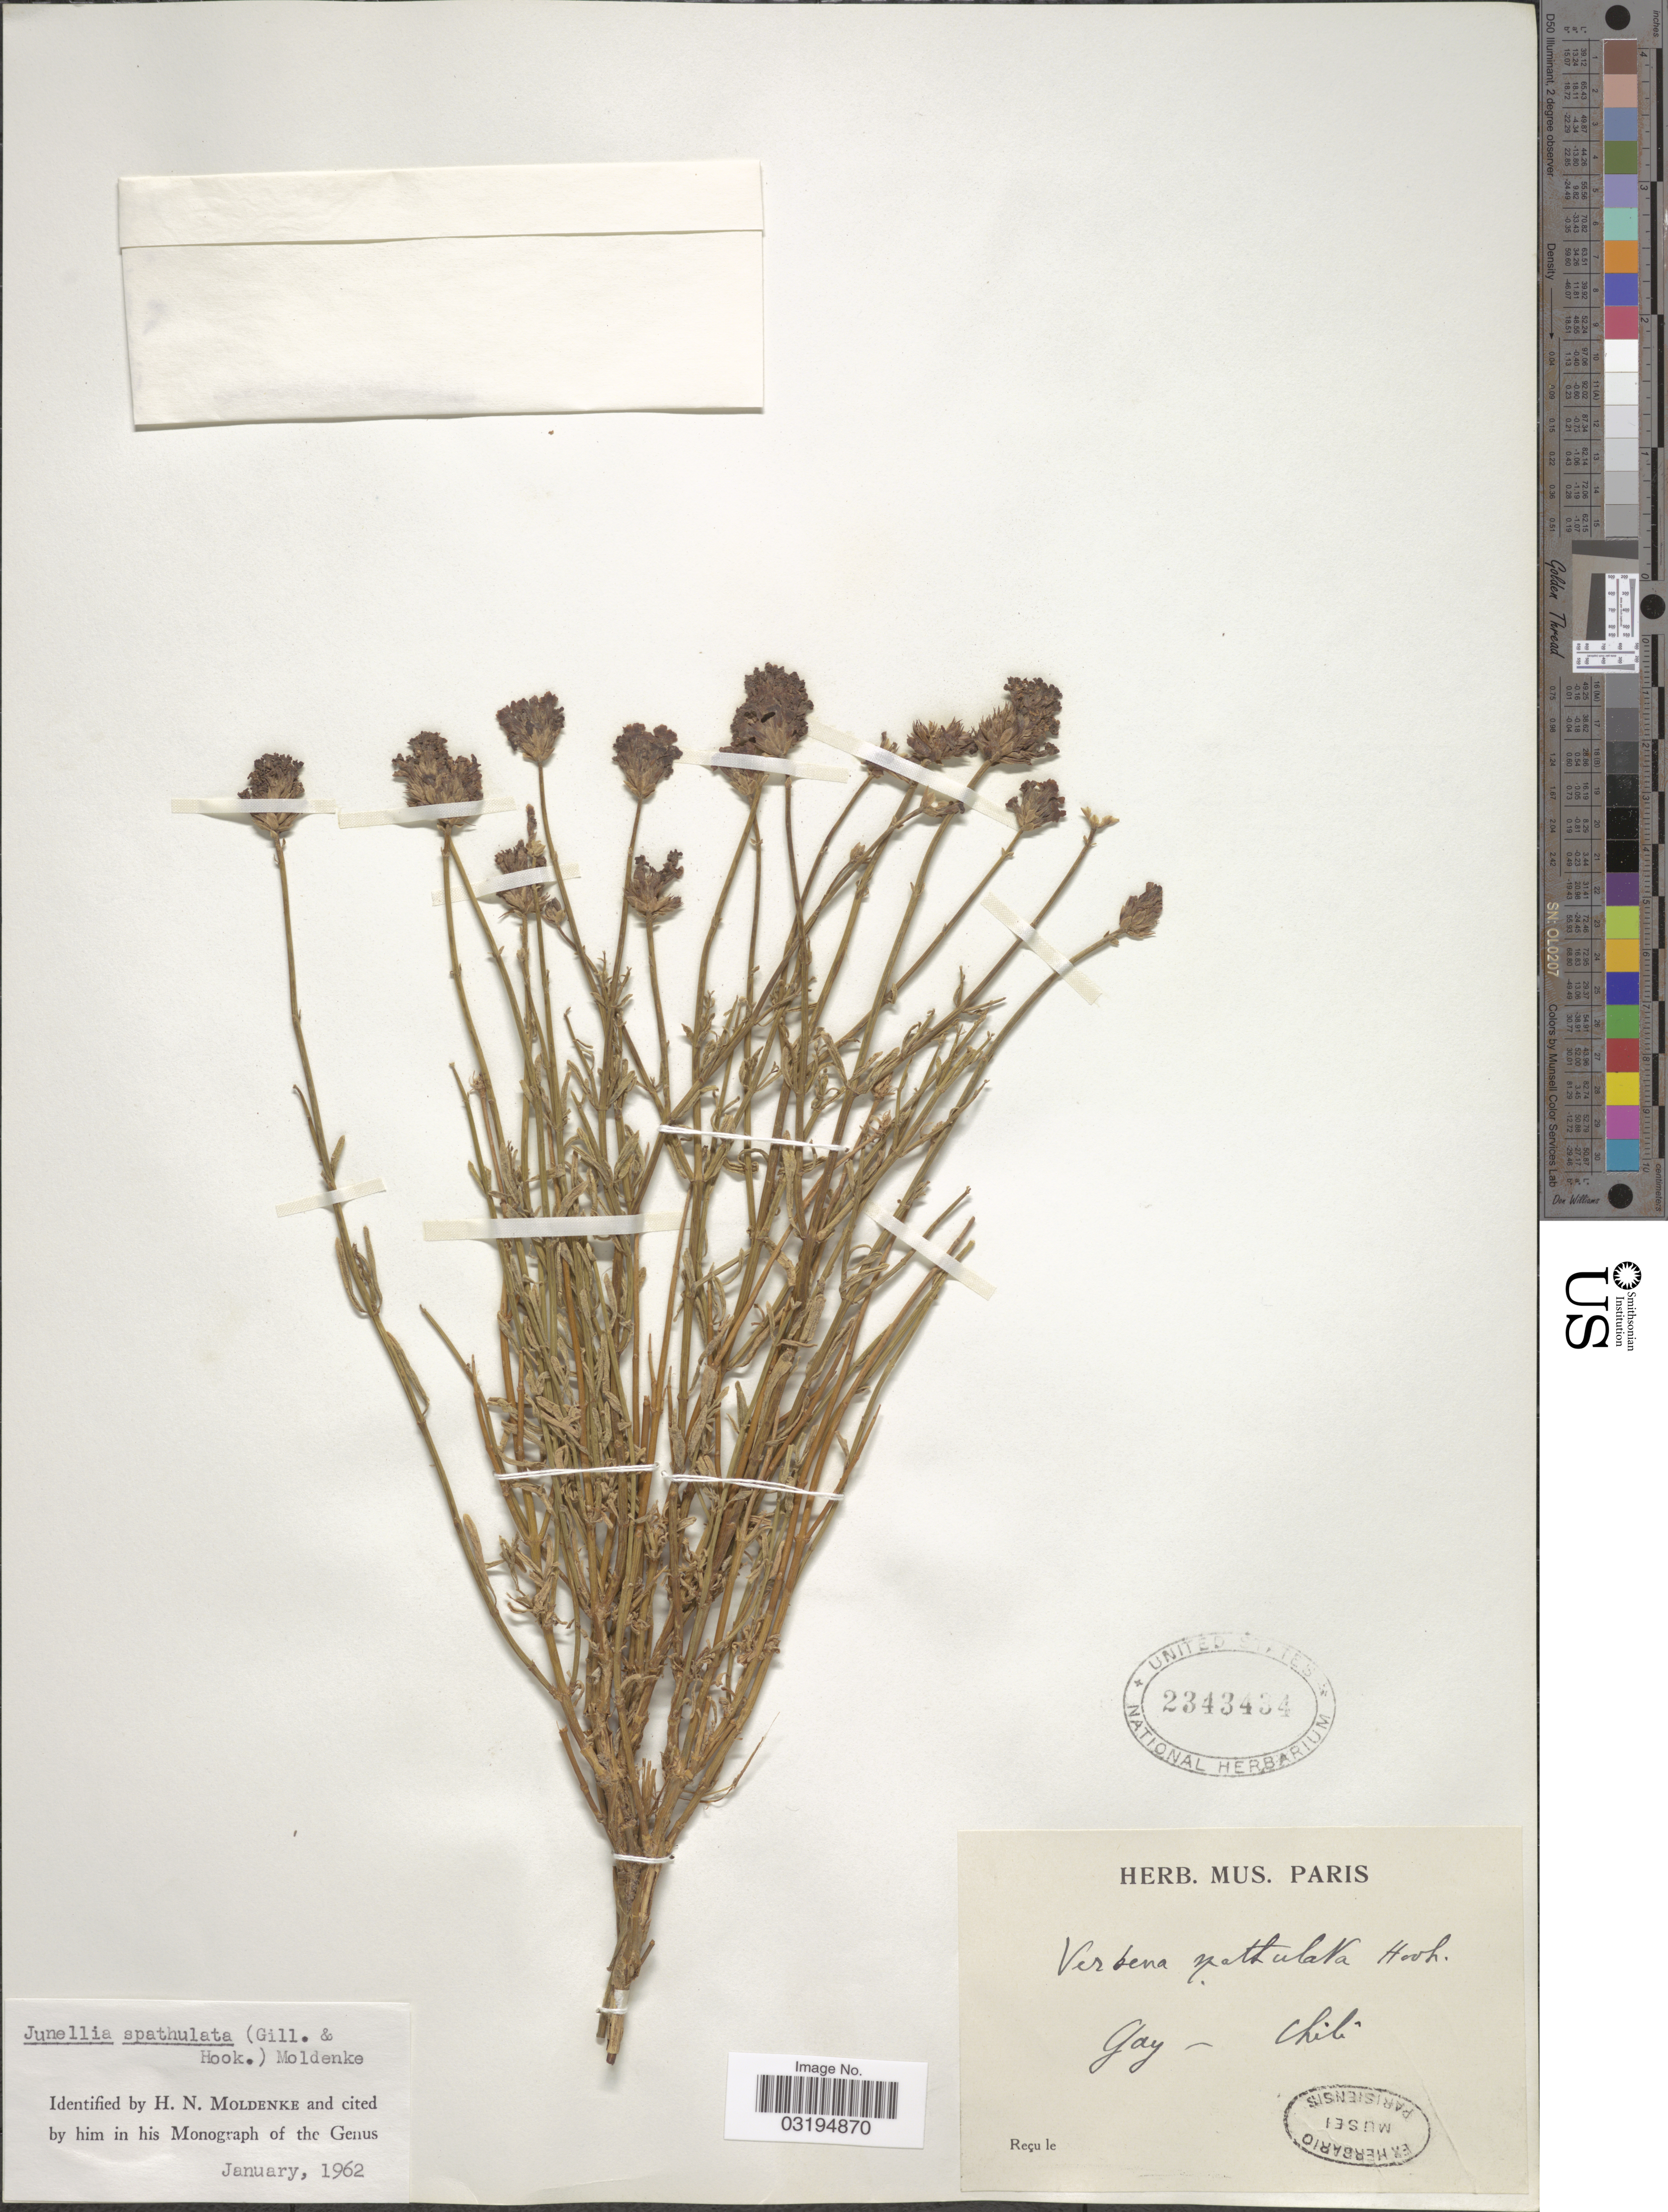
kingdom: Plantae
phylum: Tracheophyta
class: Magnoliopsida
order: Lamiales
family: Verbenaceae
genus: Junellia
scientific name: Junellia spathulata var. spathulata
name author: (Gillies & Hook.) Moldenke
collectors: -- Gay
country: Chile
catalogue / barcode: US 2343434